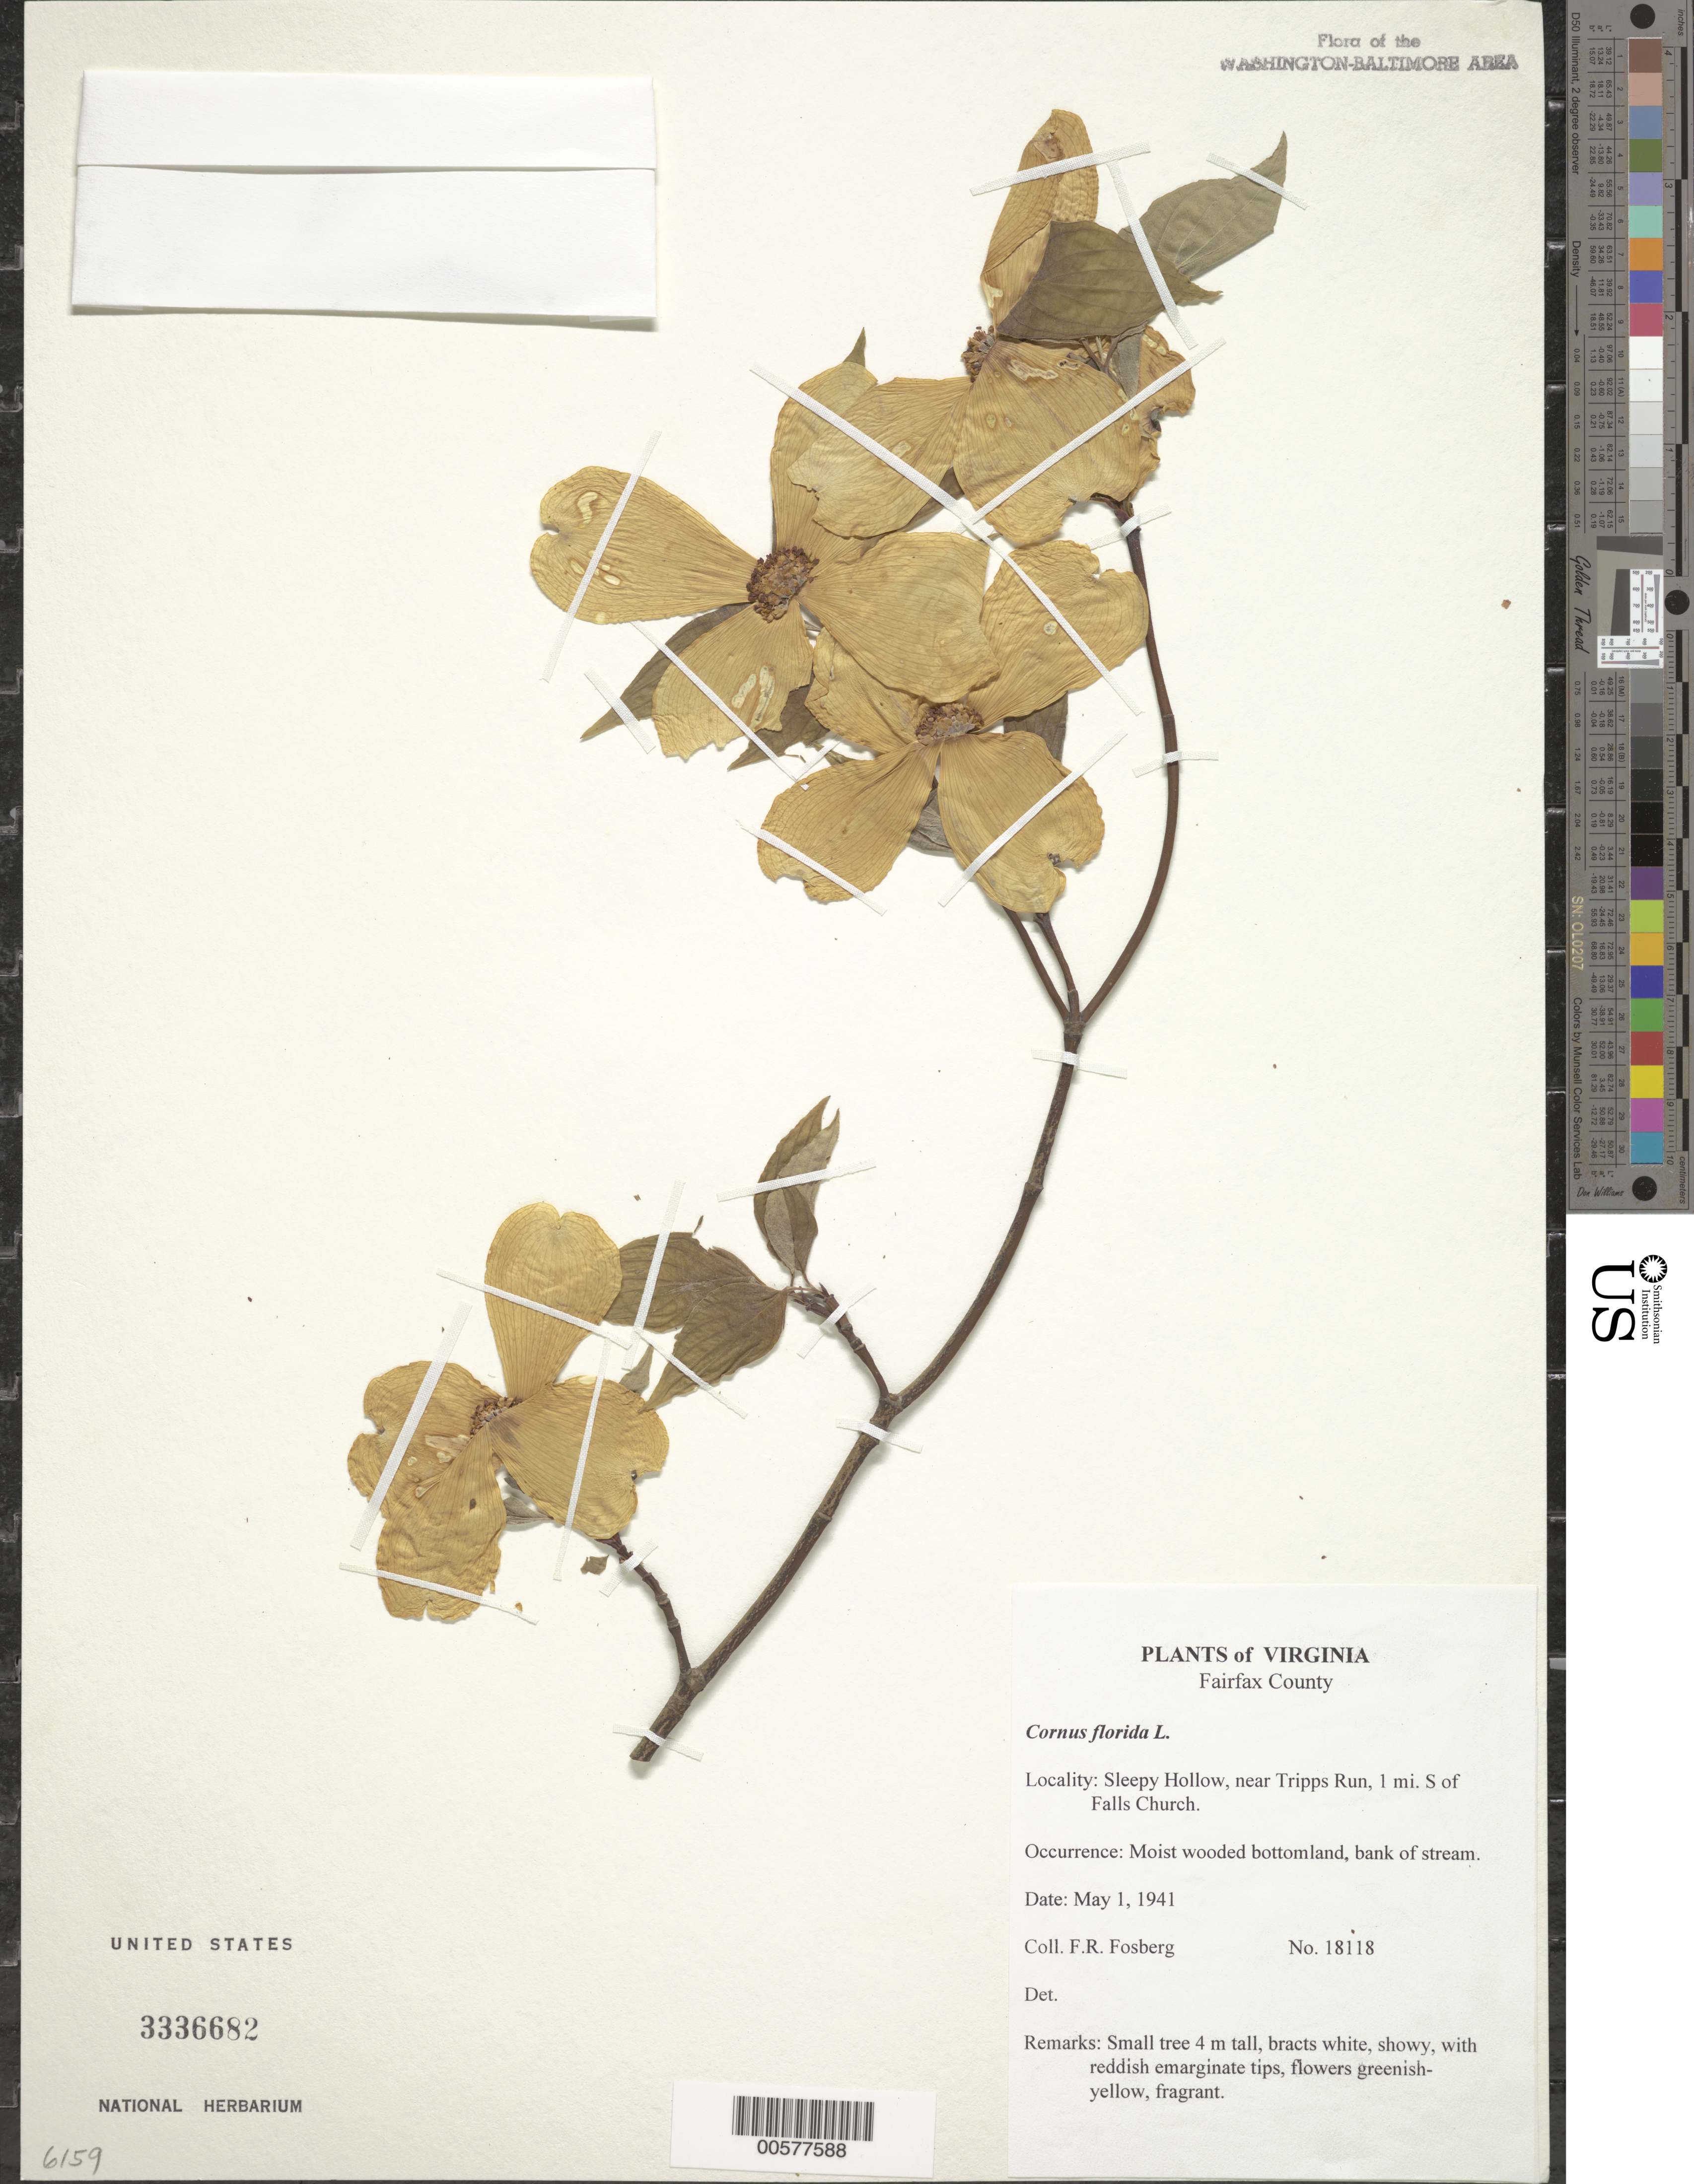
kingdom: Plantae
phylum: Tracheophyta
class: Magnoliopsida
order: Cornales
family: Cornaceae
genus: Cornus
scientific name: Cornus florida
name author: L.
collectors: F. R. Fosberg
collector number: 18118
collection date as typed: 01 May 1941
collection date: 1941-05-01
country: United States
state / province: Virginia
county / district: Fairfax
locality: Sleepy Hollow, near Tripps Run, 1 mi. S of Falls Church.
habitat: Moist wooded bottomland, bank of stream.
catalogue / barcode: US 3336682